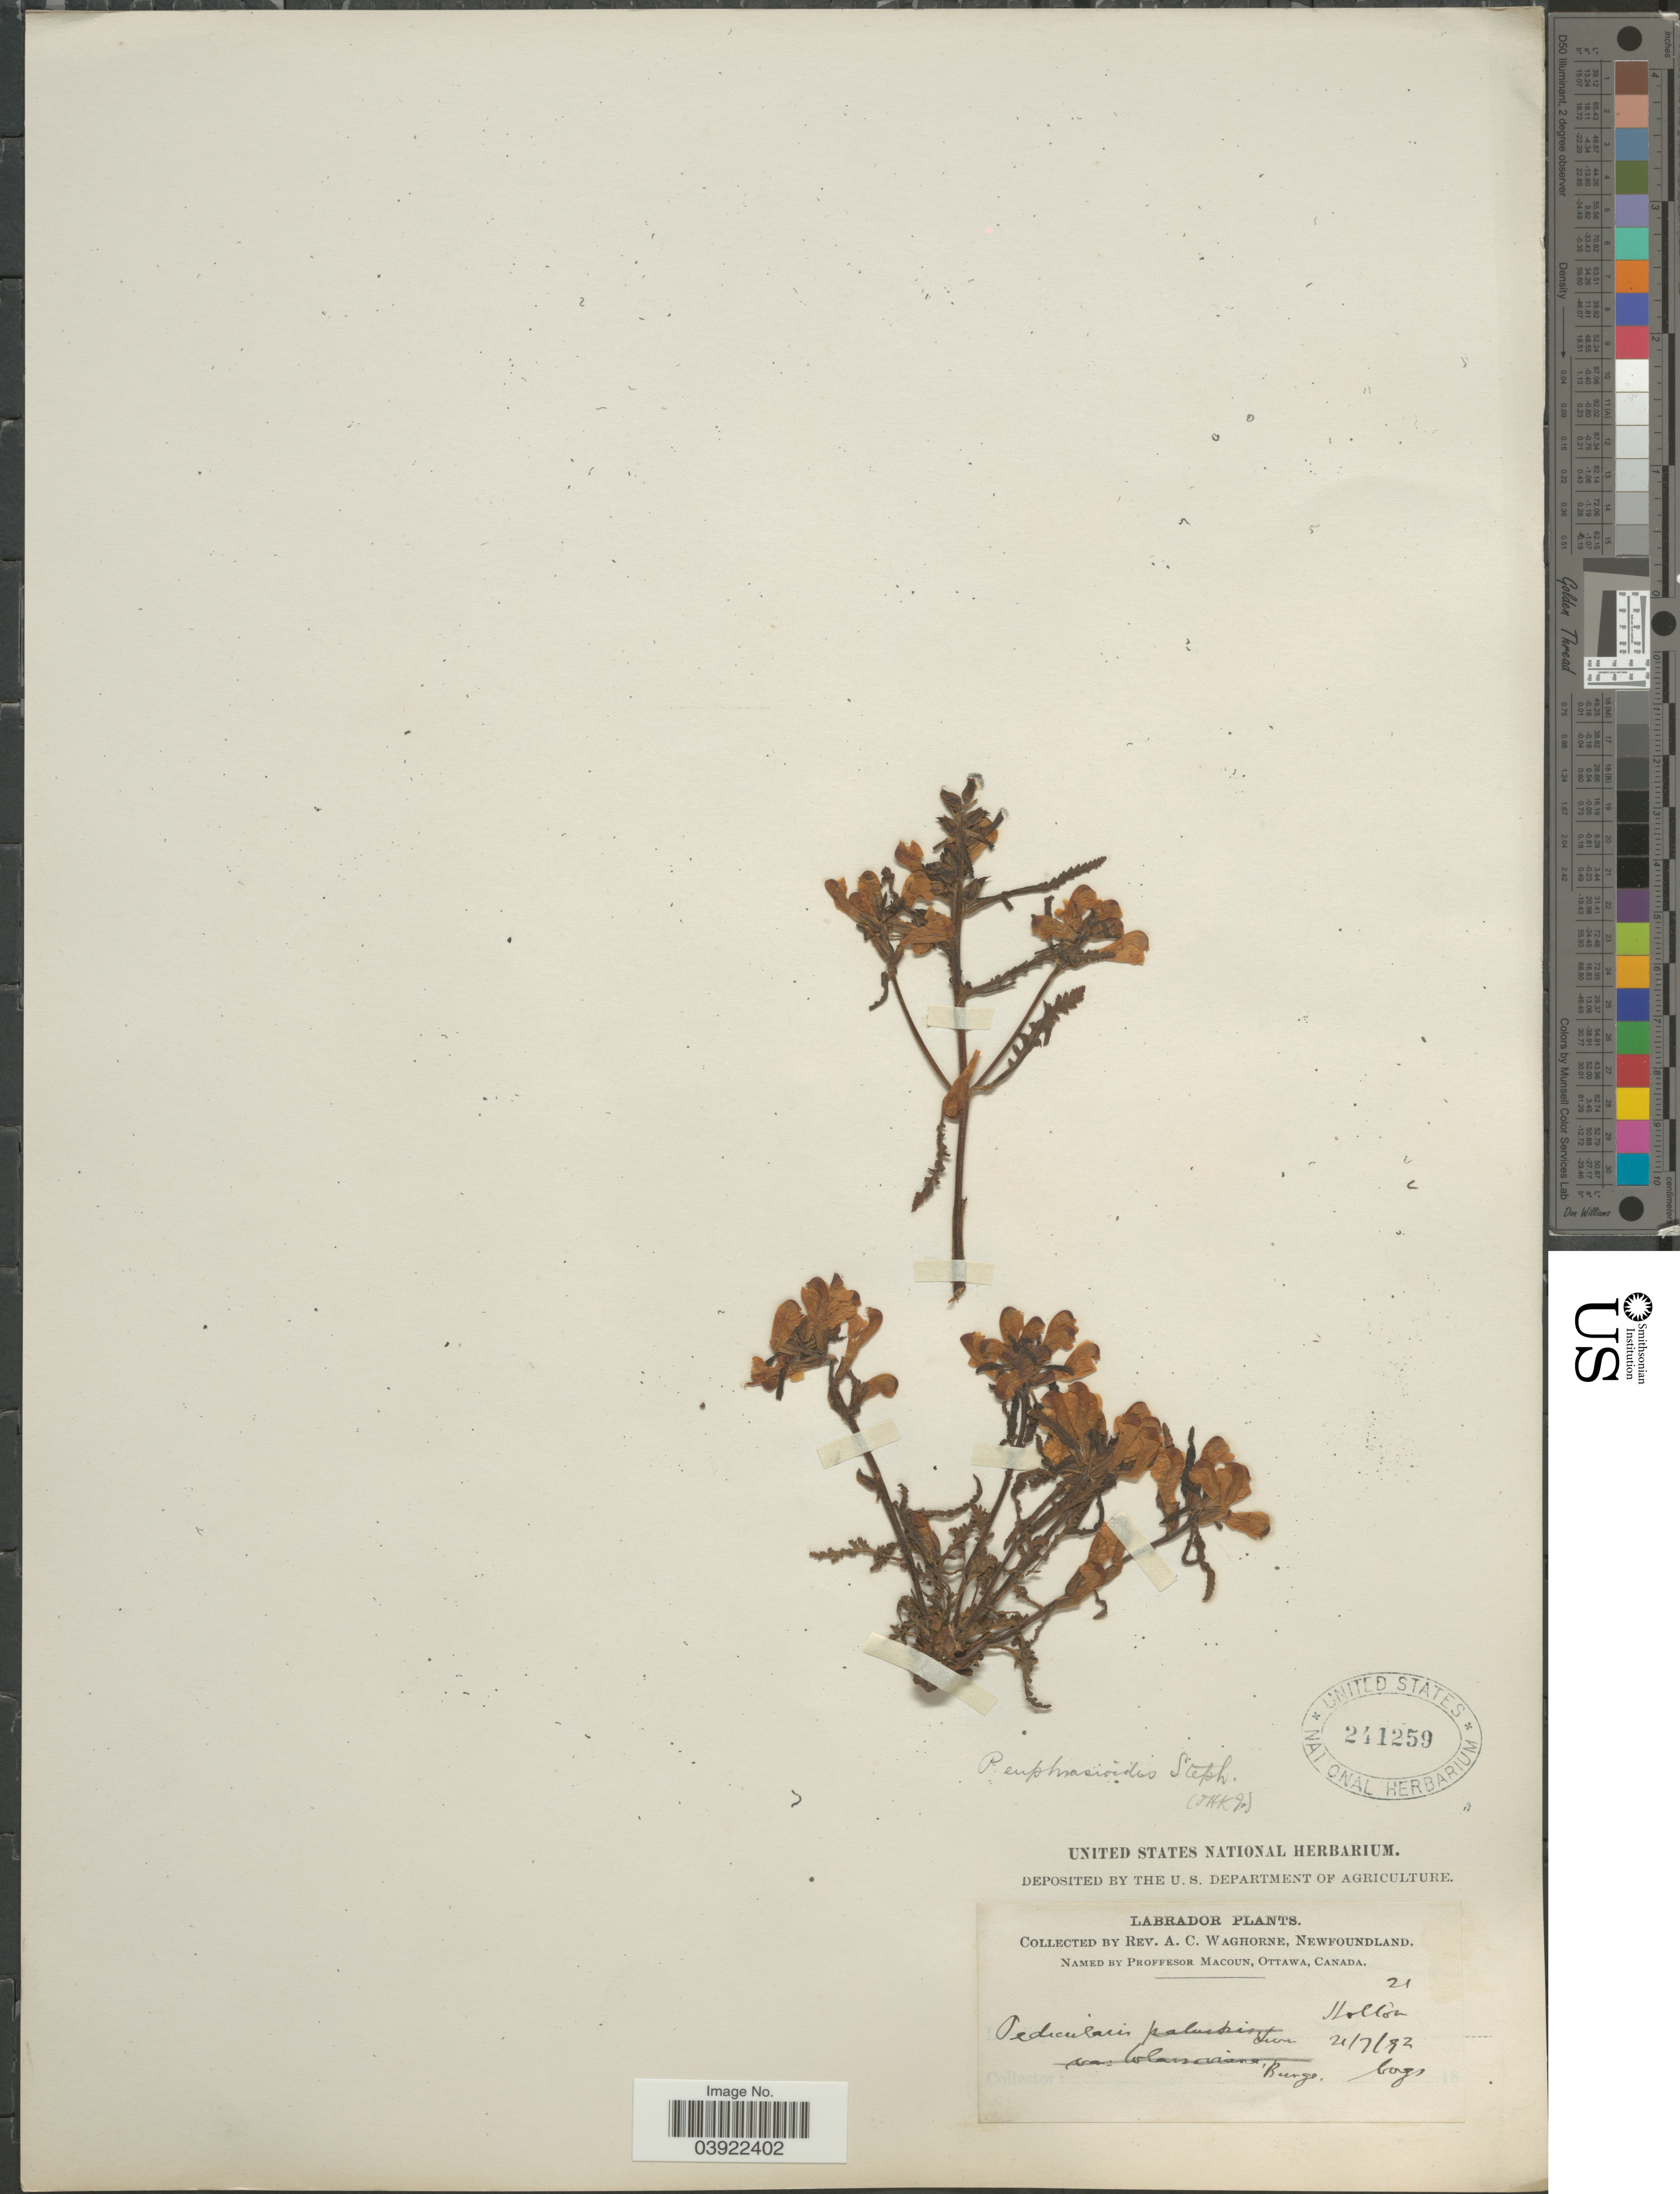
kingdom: Plantae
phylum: Tracheophyta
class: Magnoliopsida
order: Lamiales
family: Orobanchaceae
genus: Pedicularis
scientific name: Pedicularis labradorica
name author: Wirsing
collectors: A. Waghorne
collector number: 21?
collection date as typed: Transcribed d/m/y: 21/7/92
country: Canada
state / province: Newfoundland and Labrador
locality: Labrador. Holton.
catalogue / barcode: US 241259